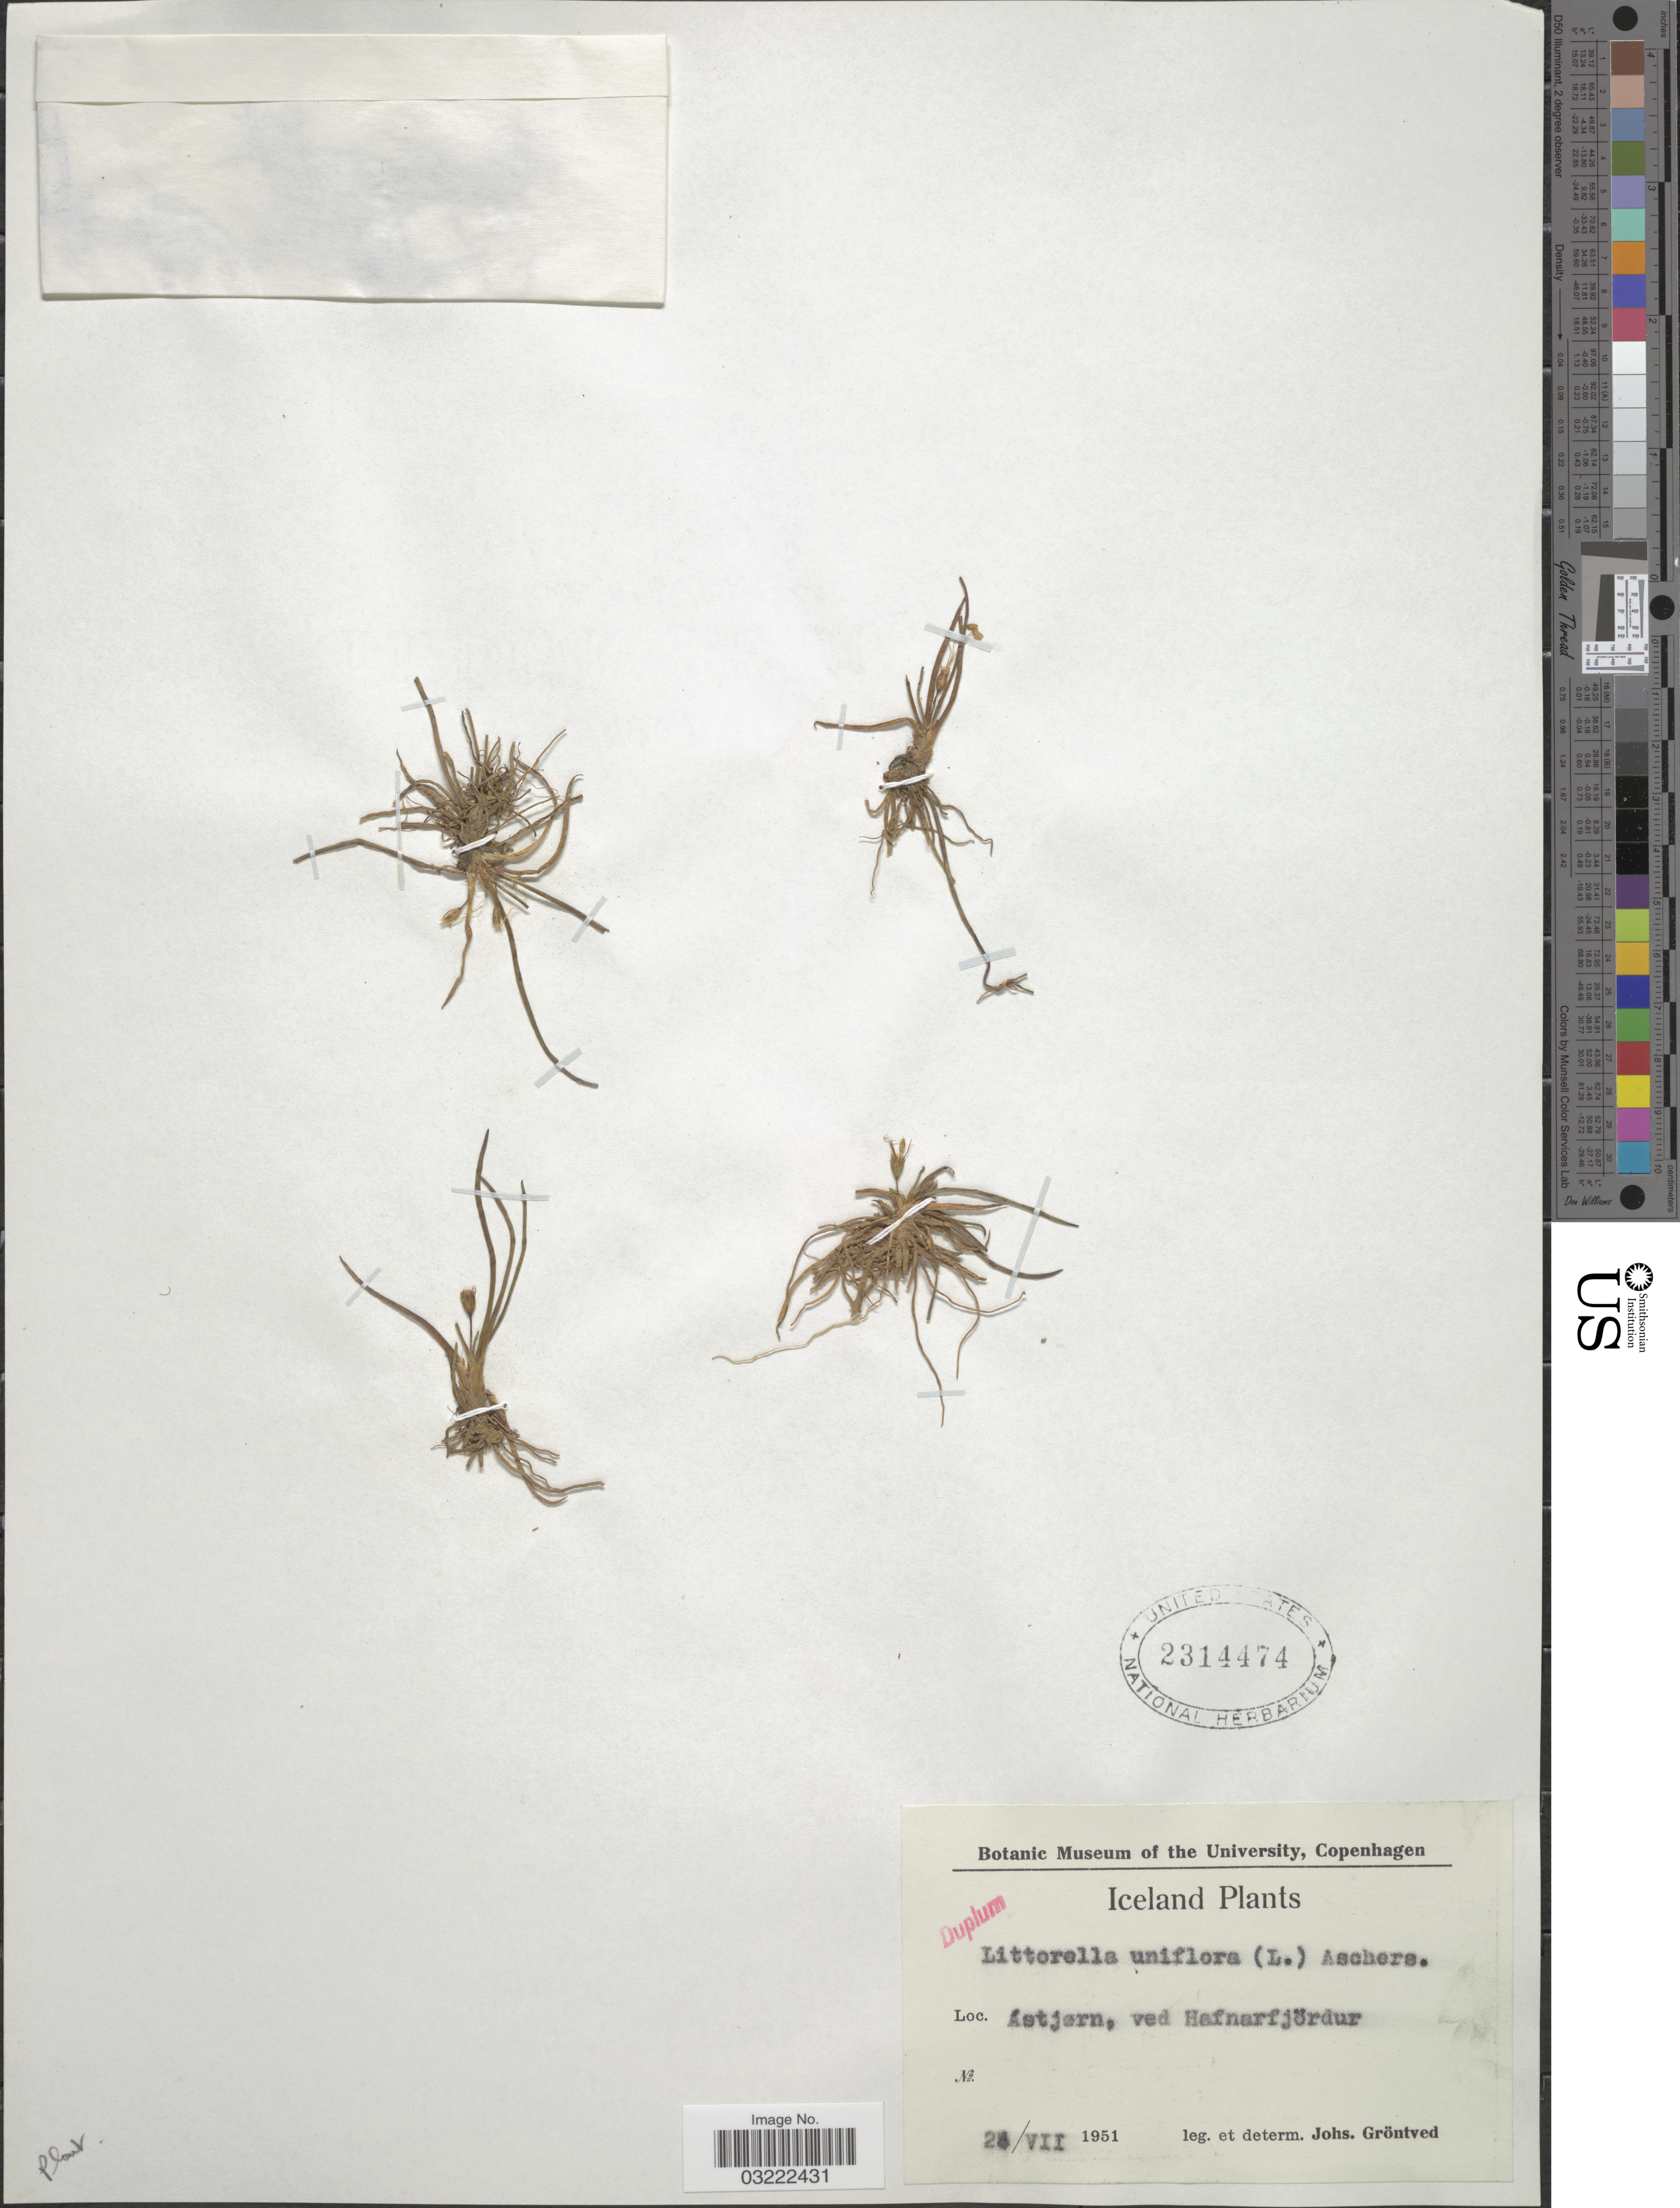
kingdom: Plantae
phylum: Tracheophyta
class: Magnoliopsida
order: Lamiales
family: Plantaginaceae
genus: Littorella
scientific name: Littorella uniflora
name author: (L.) Asch.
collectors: J. Gröntved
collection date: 1951-07-24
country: Iceland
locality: Ástjern, ved Hafnarfjördur.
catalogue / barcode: US 2314474